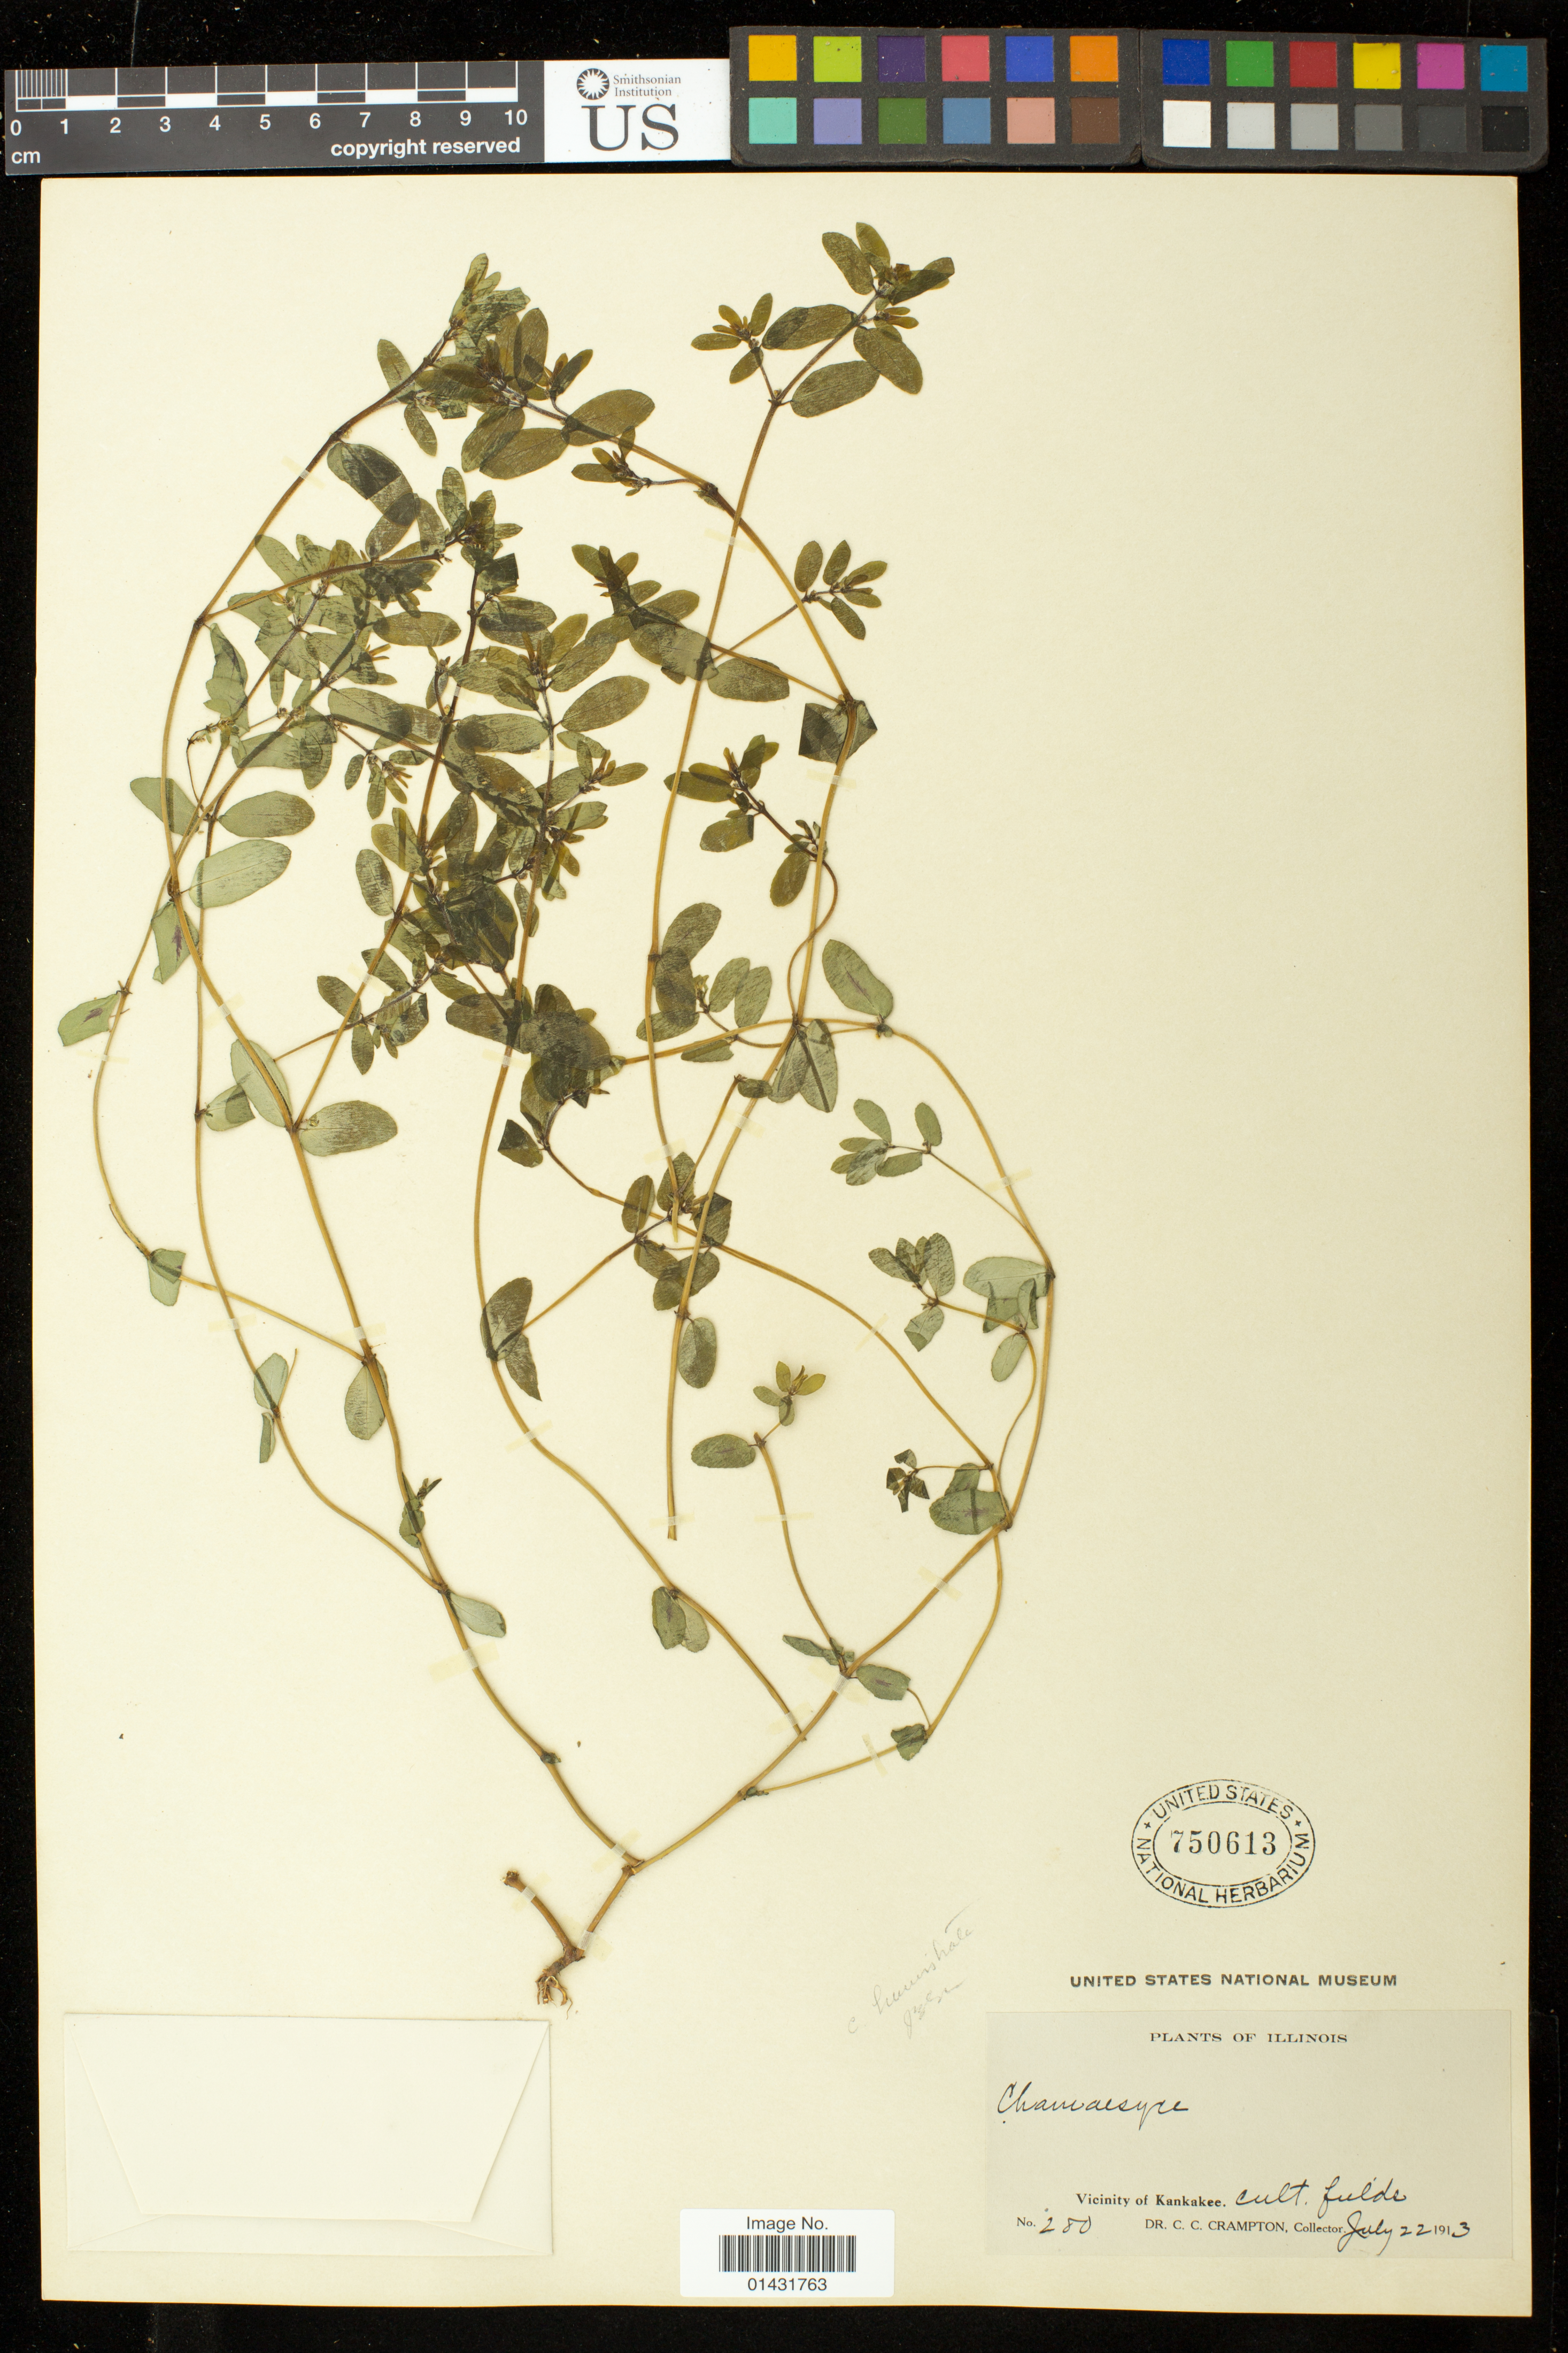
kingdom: Plantae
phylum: Tracheophyta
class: Magnoliopsida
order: Malpighiales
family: Euphorbiaceae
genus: Euphorbia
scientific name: Euphorbia humistrata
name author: Engelm. ex A. Gray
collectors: C. Crampton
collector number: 280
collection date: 1913-07-22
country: United States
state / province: Illinois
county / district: Kankakee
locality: Vicinity of Kankakee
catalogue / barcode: US 750613